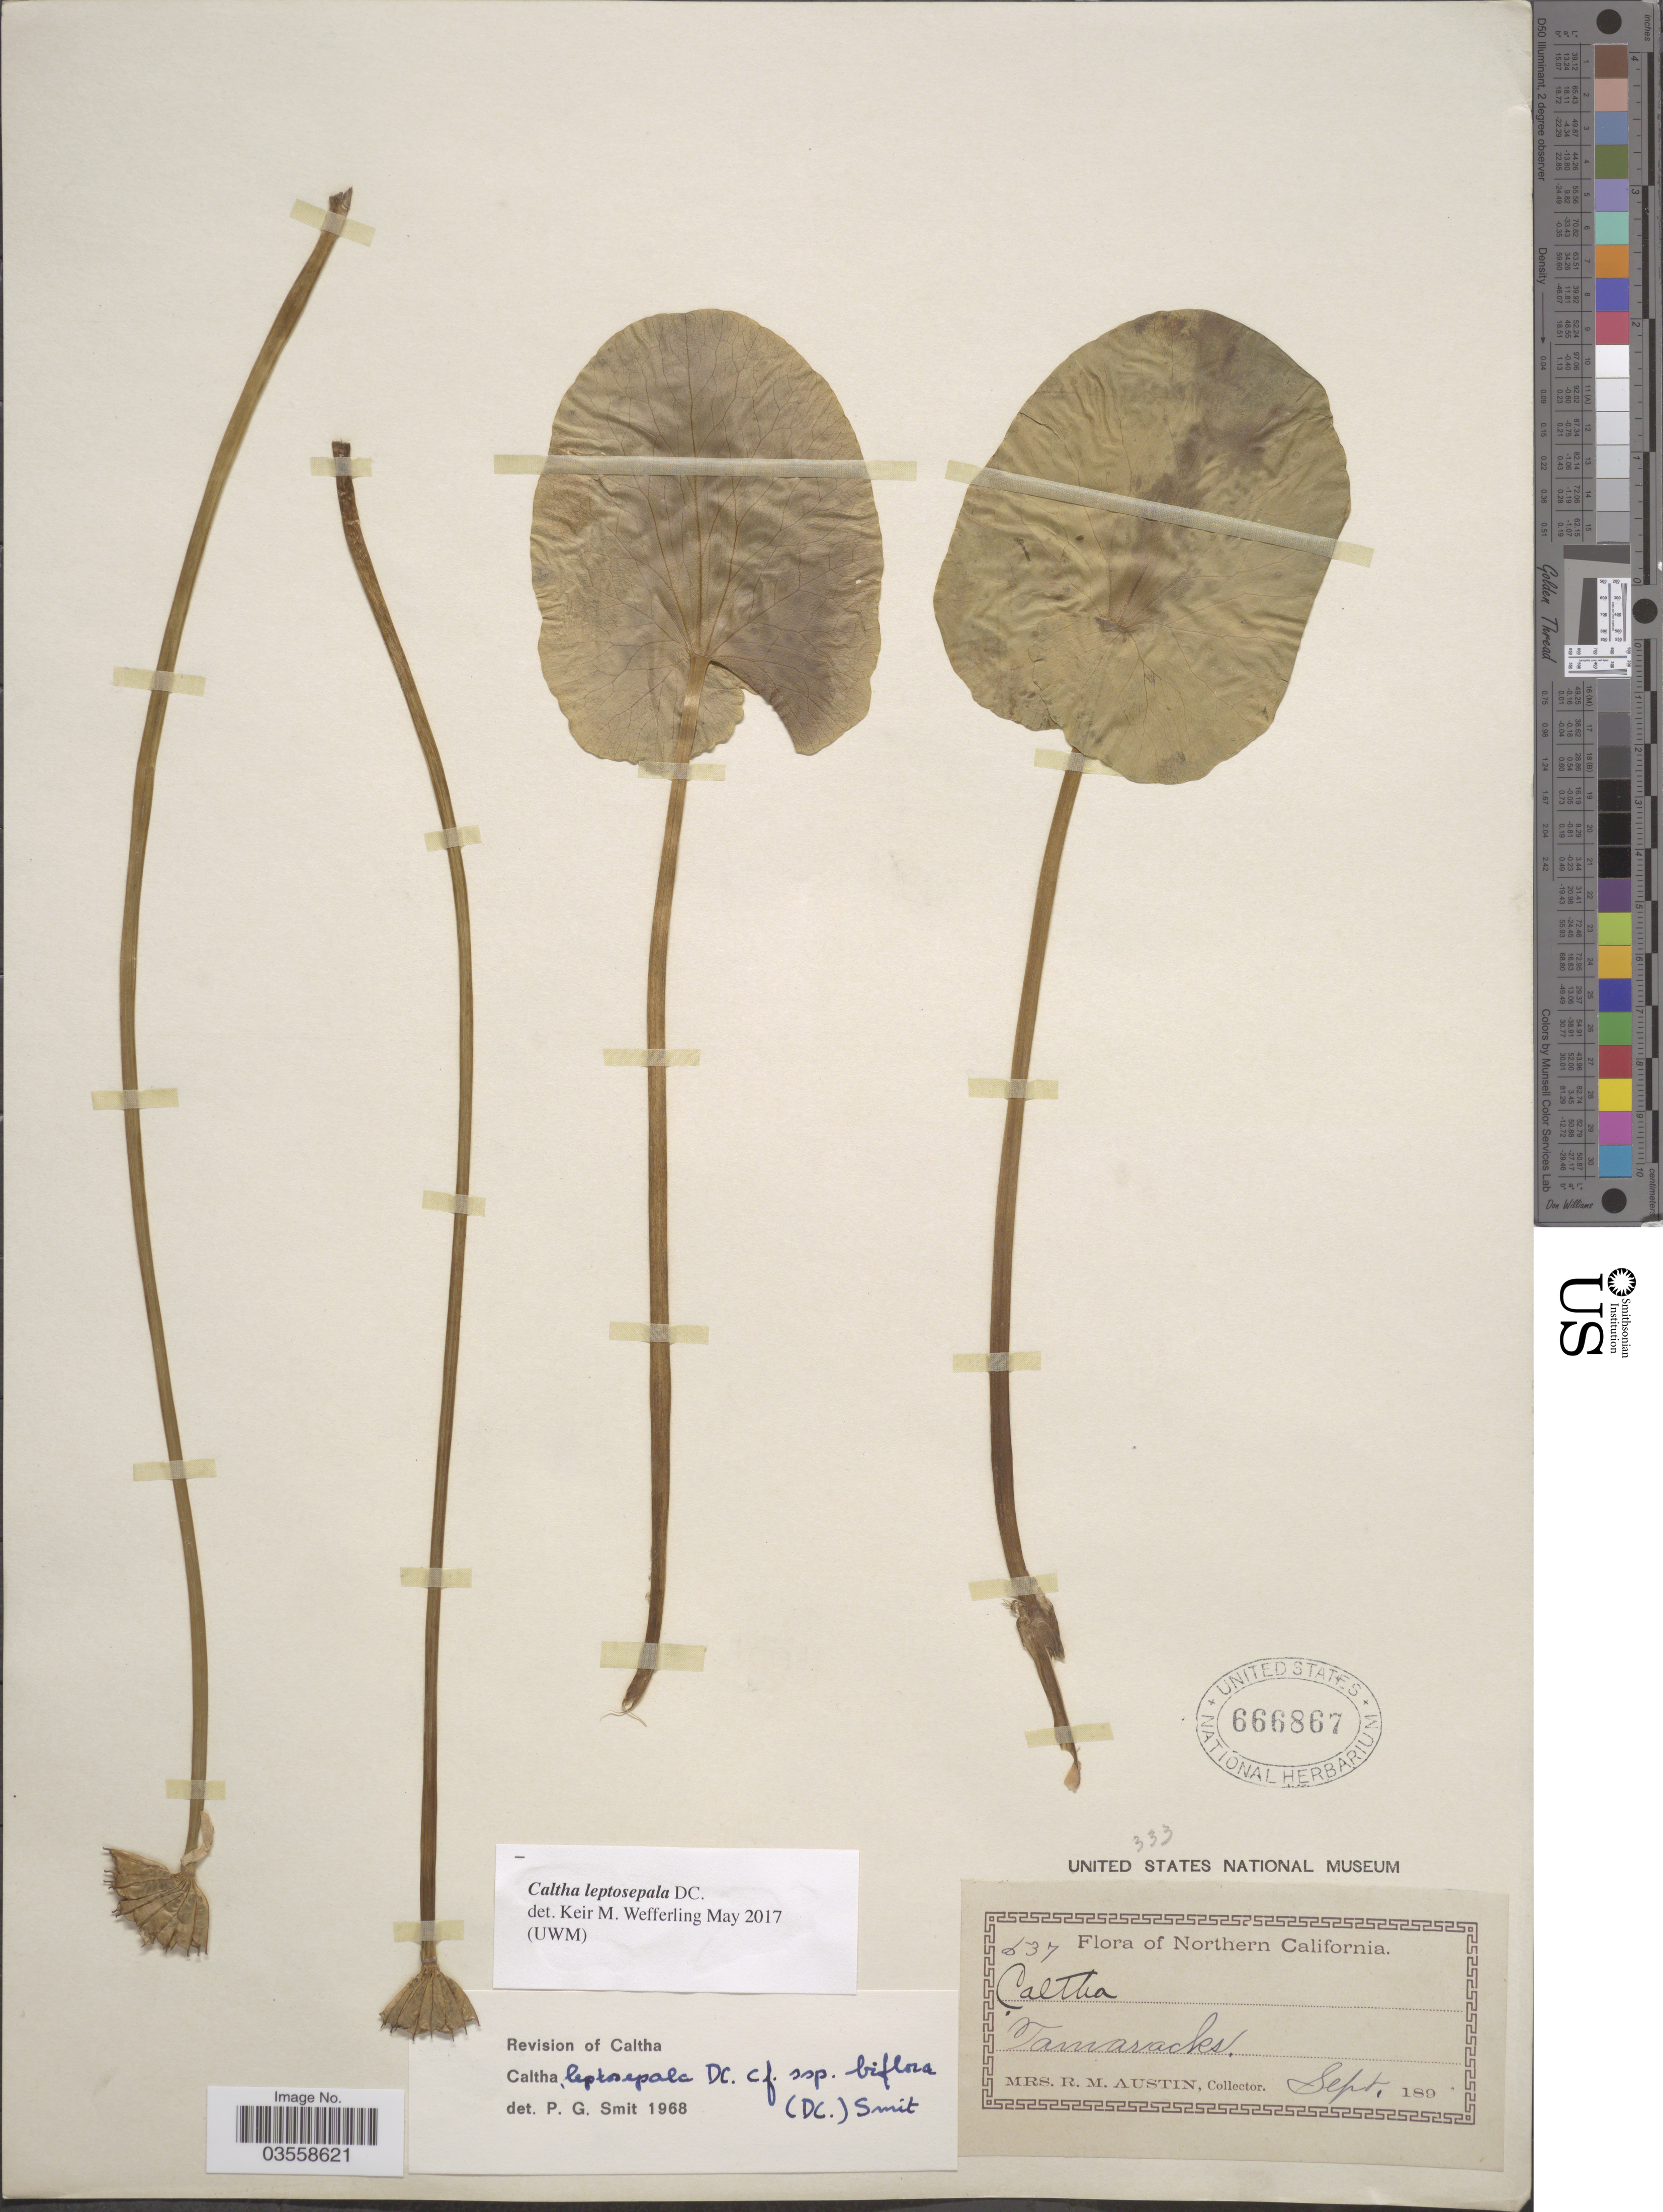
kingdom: Plantae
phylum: Tracheophyta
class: Magnoliopsida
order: Ranunculales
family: Ranunculaceae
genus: Caltha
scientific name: Caltha leptosepala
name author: DC.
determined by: Wefferling, Keir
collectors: R. Austin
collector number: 537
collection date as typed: Sept 189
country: United States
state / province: California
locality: Northern California. Tamaracks.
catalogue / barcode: US 666867